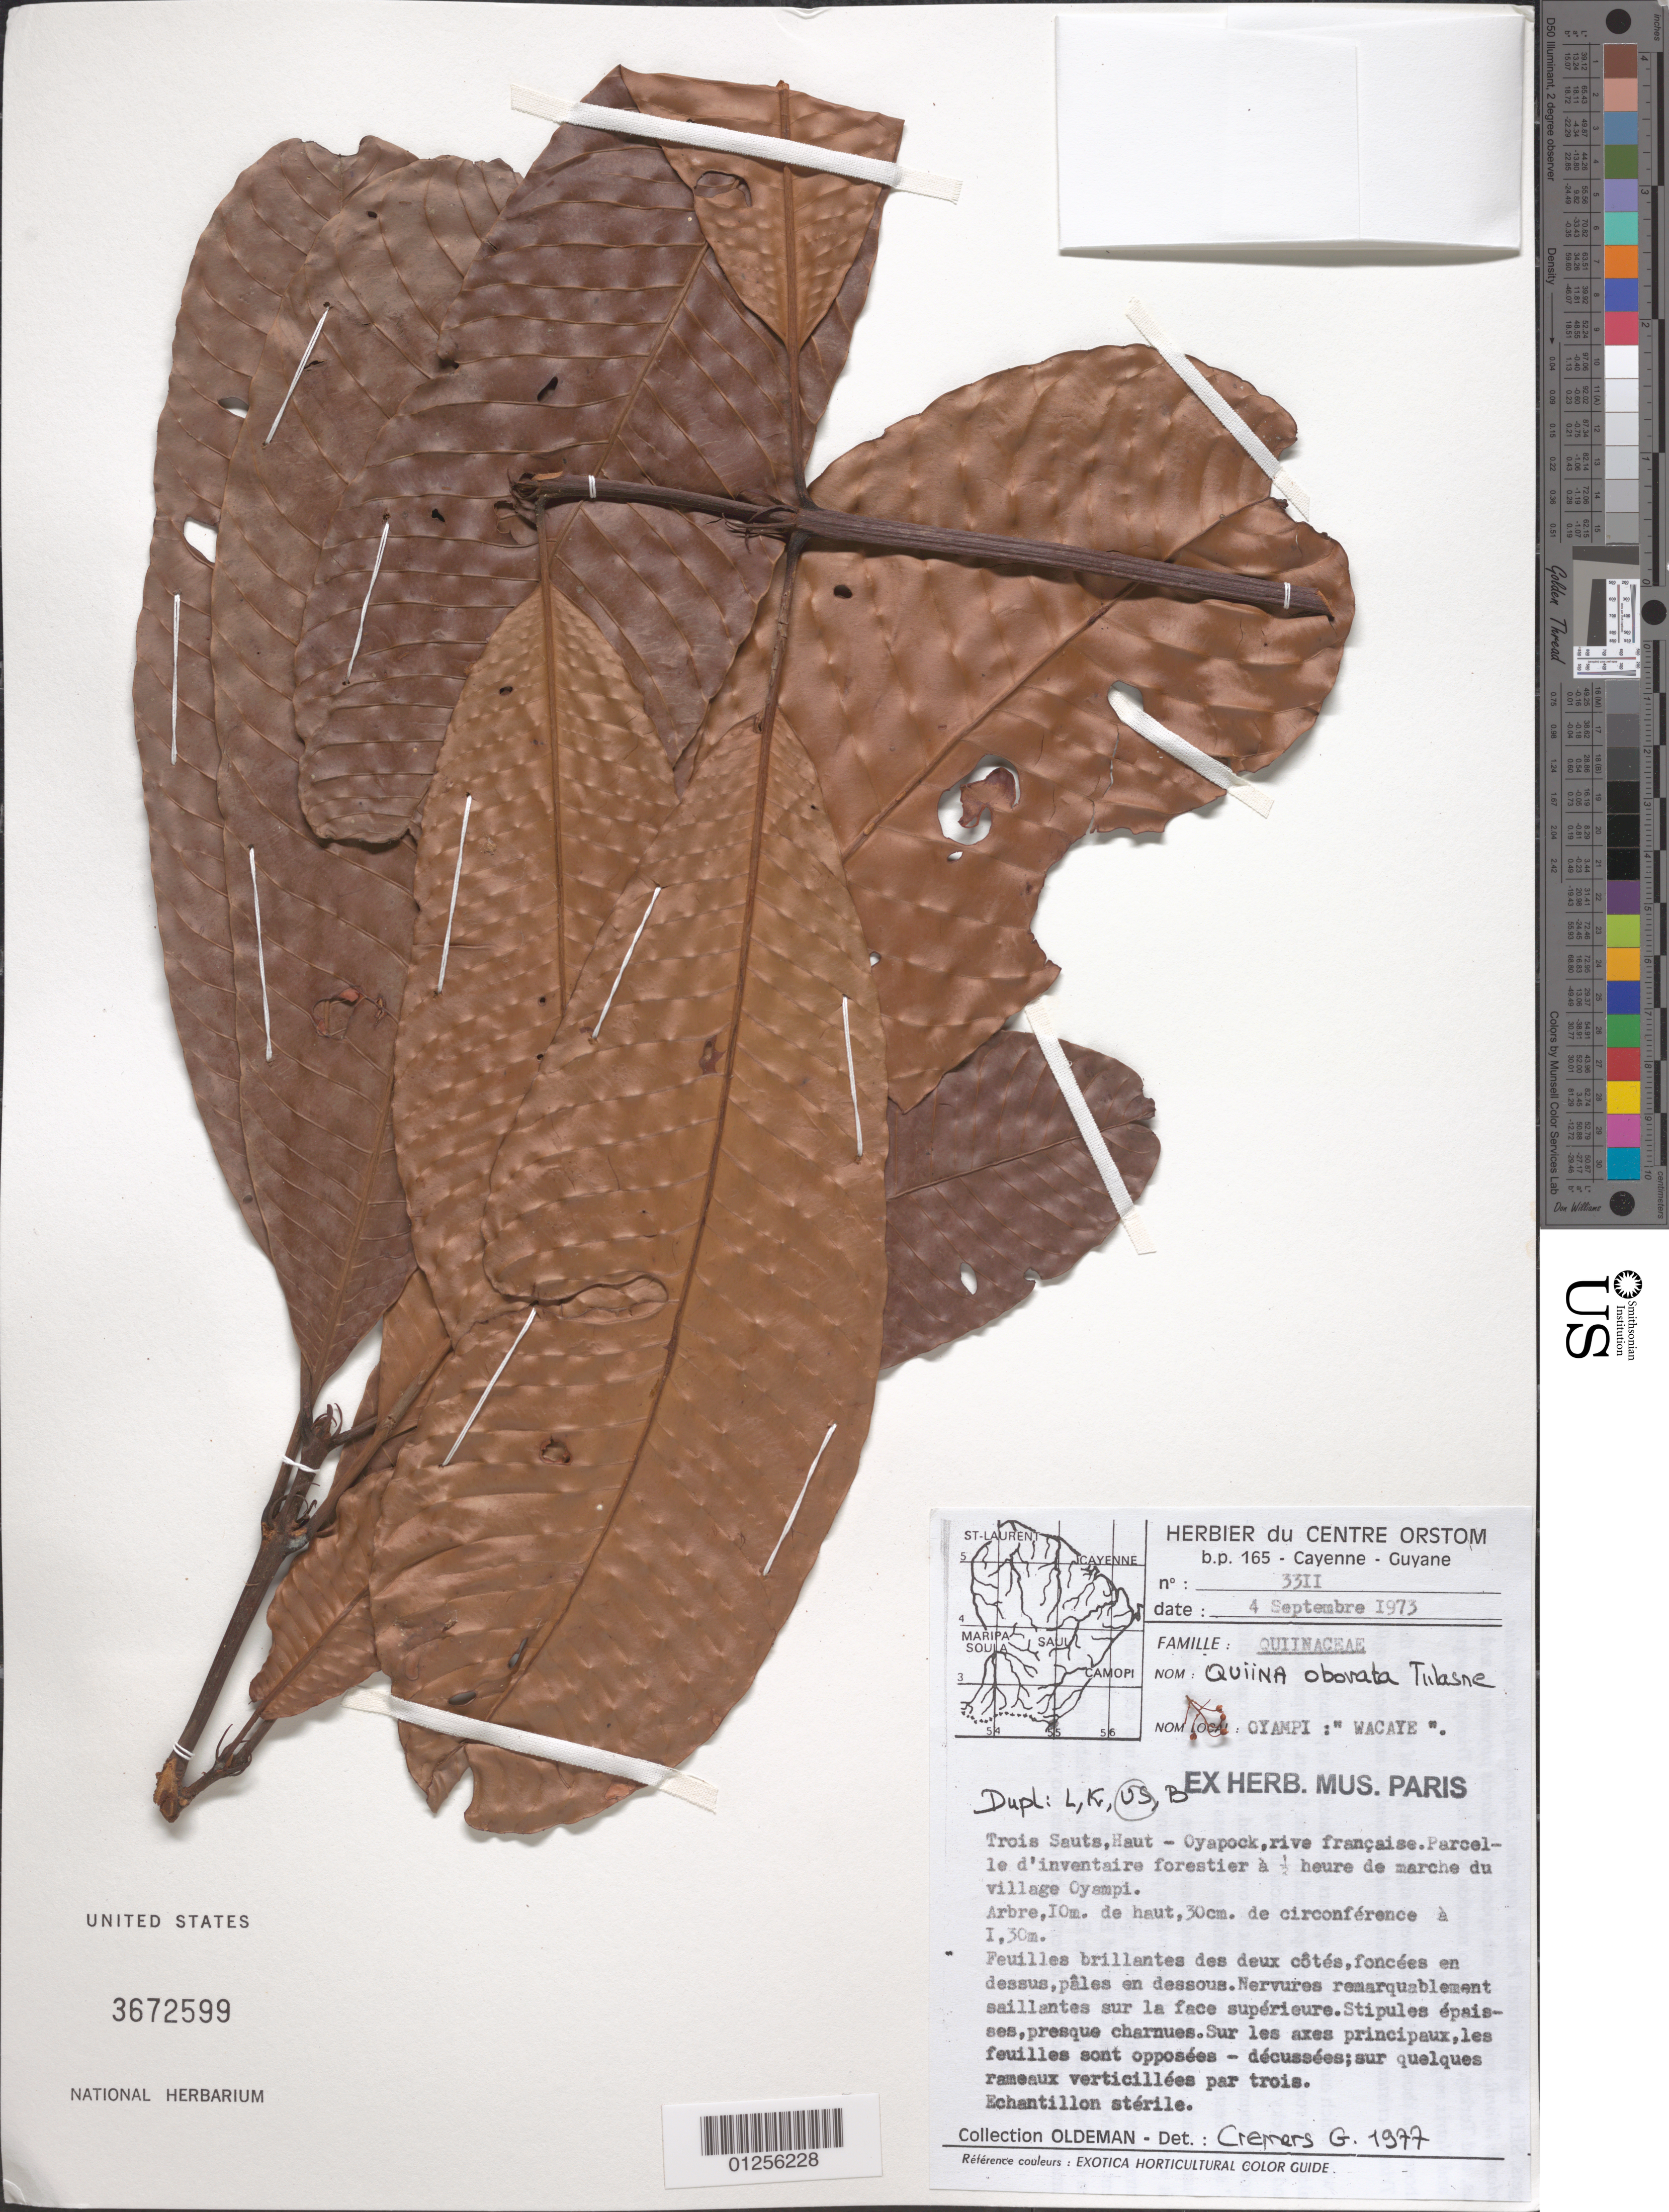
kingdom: Plantae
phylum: Tracheophyta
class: Magnoliopsida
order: Malpighiales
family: Quiinaceae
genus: Quiina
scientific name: Quiina obovata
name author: Tul.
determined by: Cremers, Georges A.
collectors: R. Oldeman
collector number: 3311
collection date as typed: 04 Sep 1973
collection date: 1973-09-04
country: French Guiana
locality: Trois Sauts, Haut - Oyapock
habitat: Parcelle d'inventaire forestier a 1.2 heure de marche du village Oyampi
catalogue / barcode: US 3672599